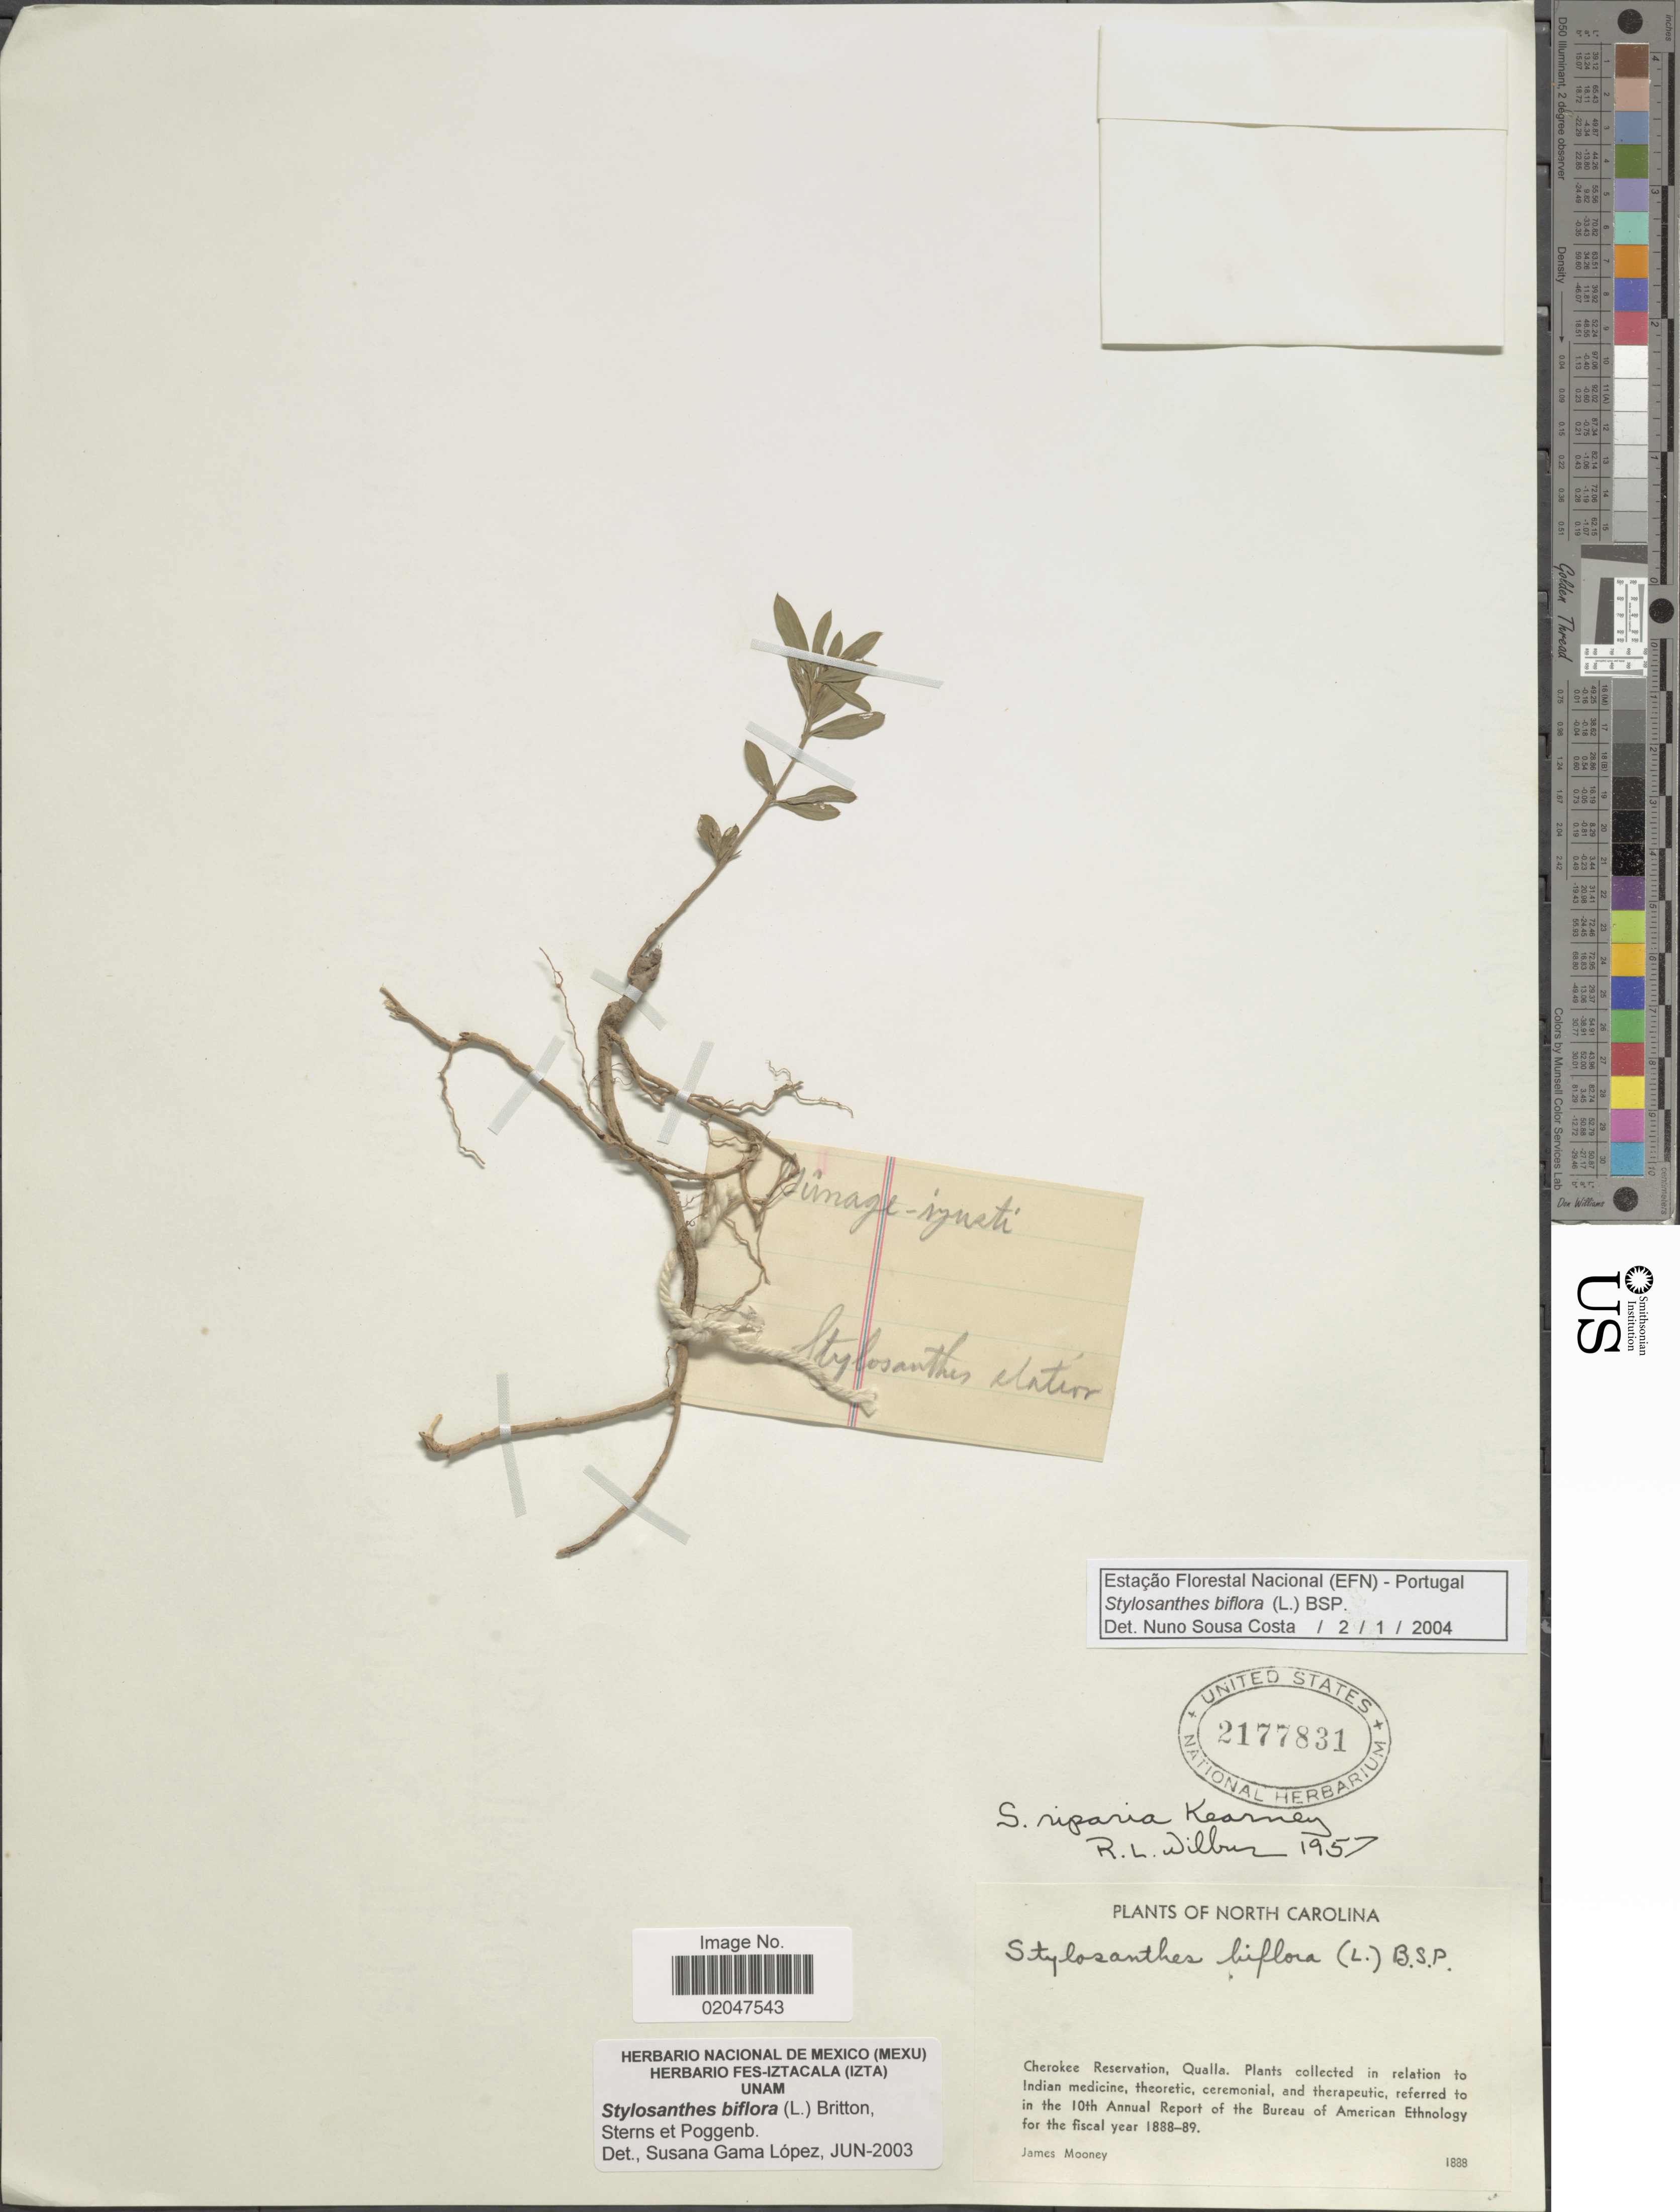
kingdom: Plantae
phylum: Tracheophyta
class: Magnoliopsida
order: Fabales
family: Fabaceae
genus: Stylosanthes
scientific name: Stylosanthes biflora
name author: (L.) Britton et al.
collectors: J. Mooney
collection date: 1888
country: United States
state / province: North Carolina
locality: Cherokee Reservation, Qualla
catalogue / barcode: US 2177831